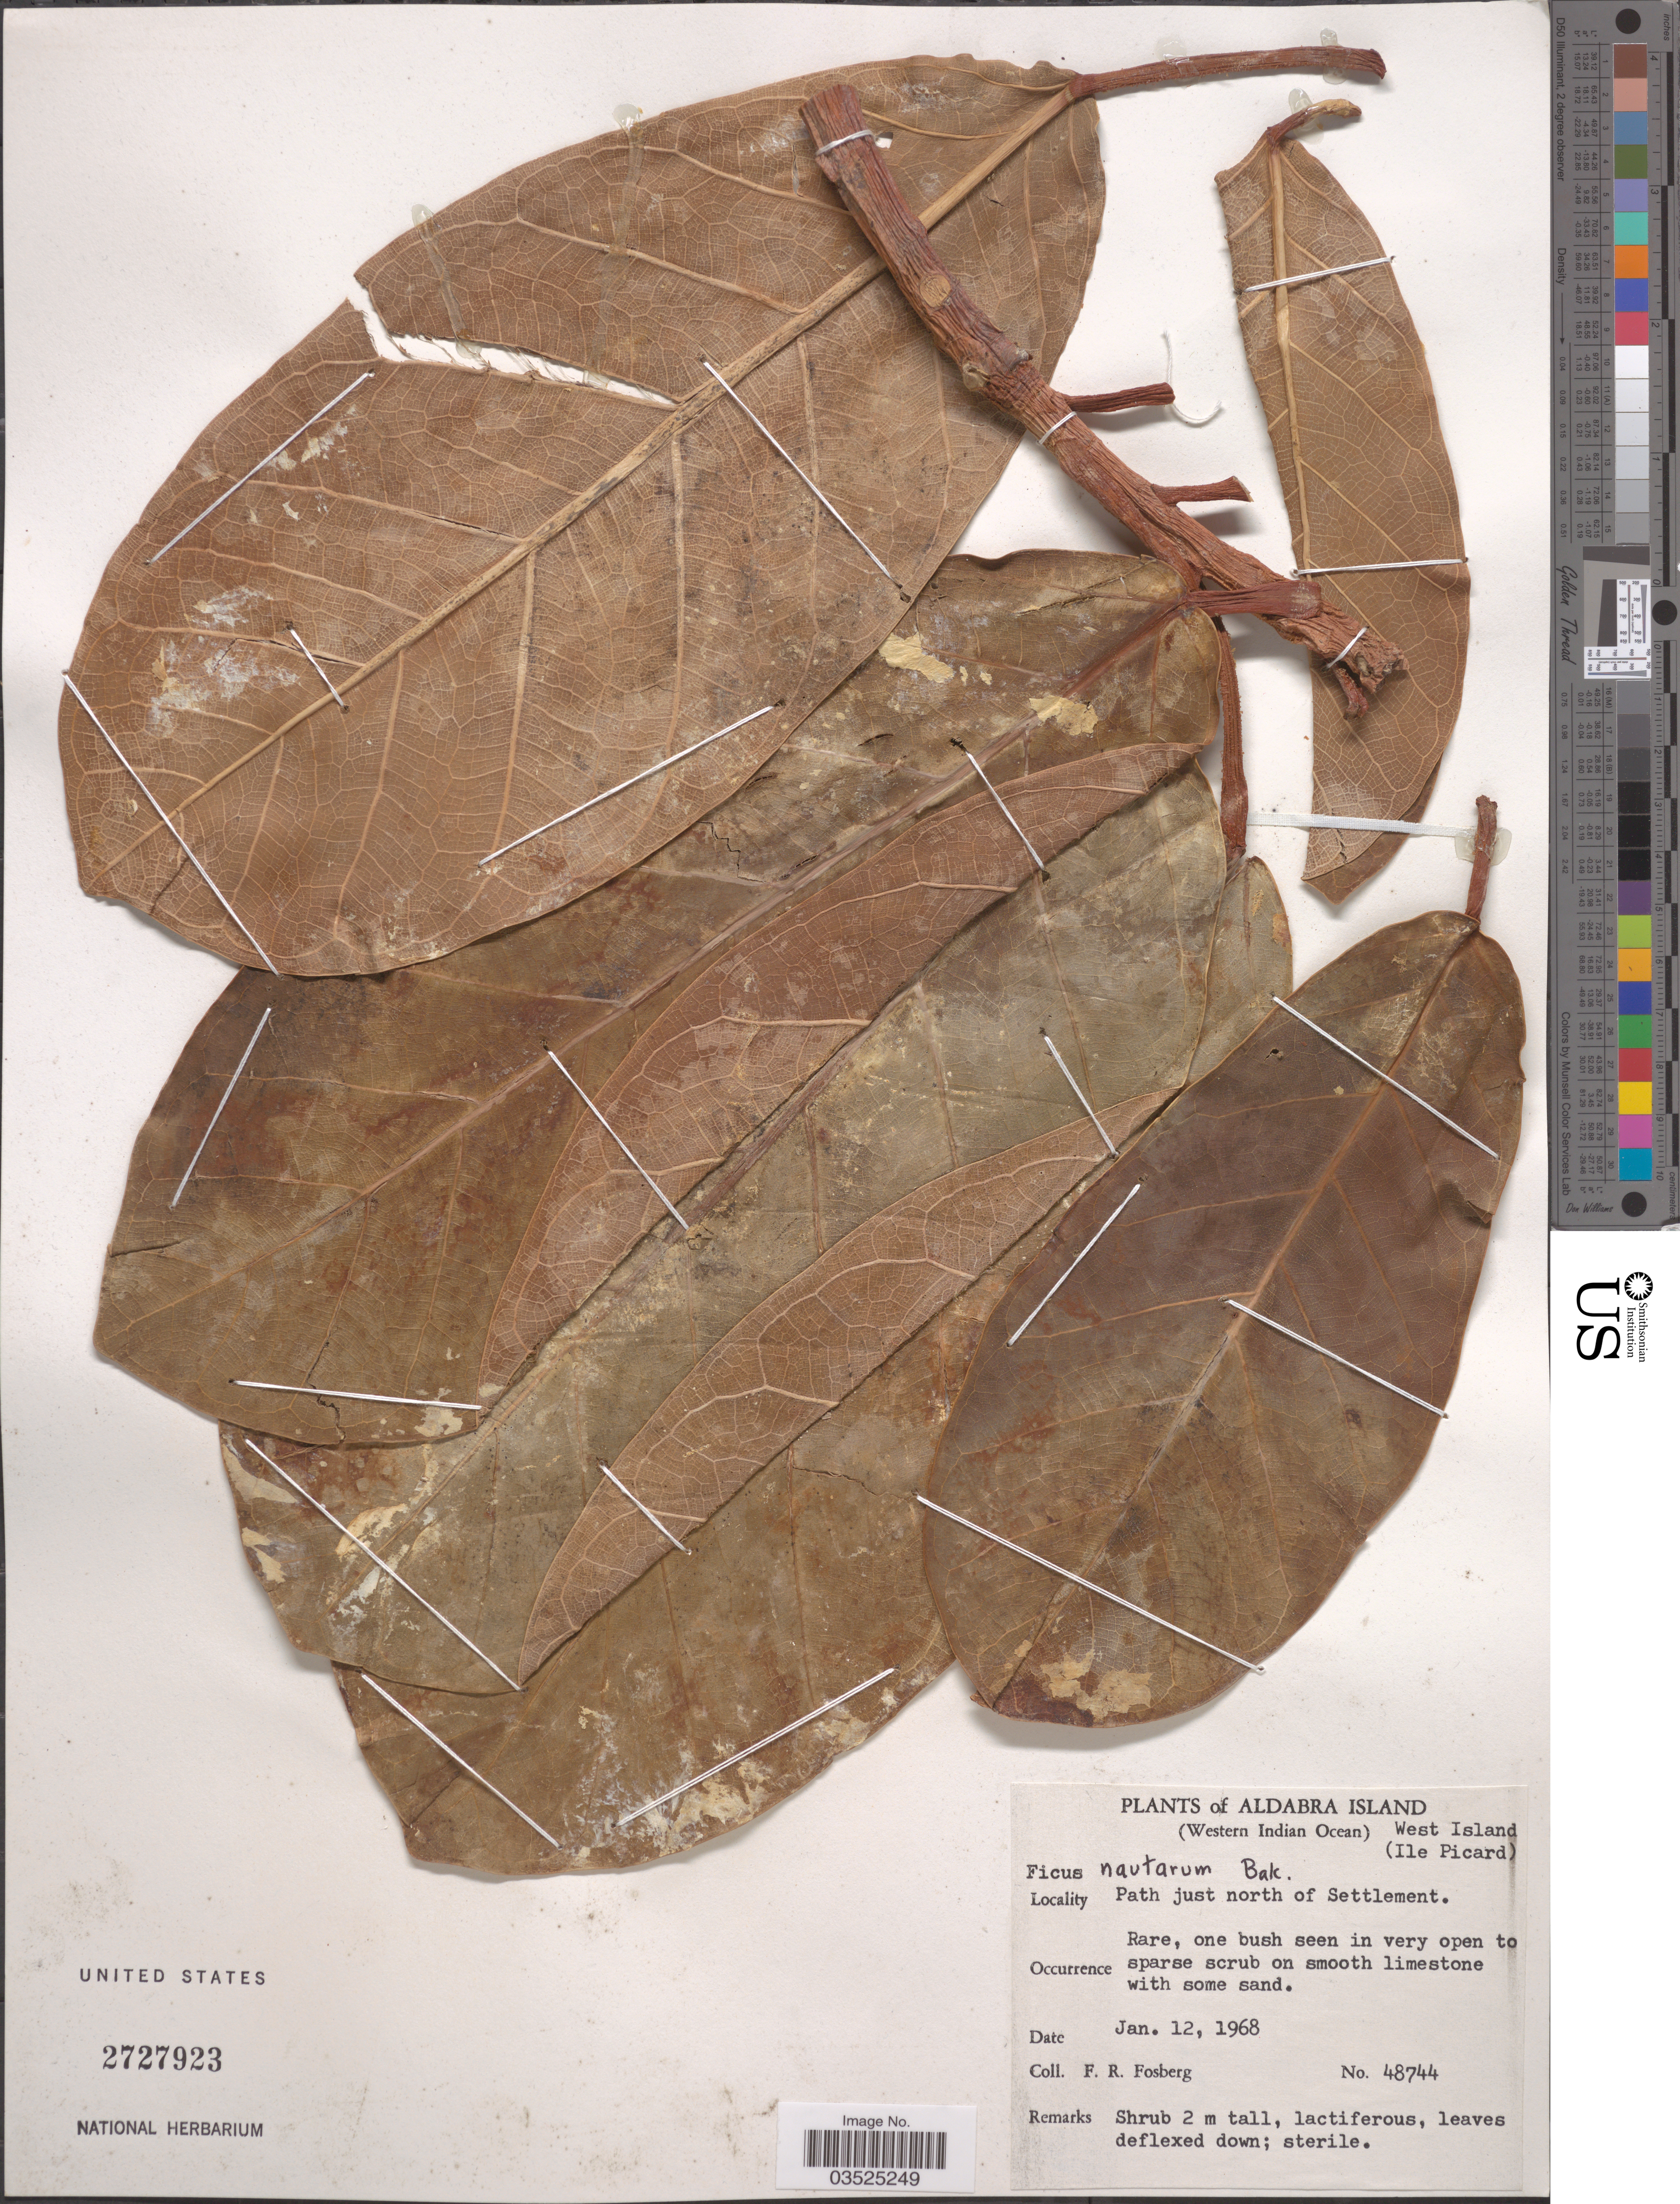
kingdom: Plantae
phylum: Tracheophyta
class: Magnoliopsida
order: Rosales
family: Moraceae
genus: Ficus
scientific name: Ficus nautarum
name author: Baker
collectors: F. R. Fosberg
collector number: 48744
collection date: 1968-01-12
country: Seychelles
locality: Aldabra Island (Western Indian Ocean) West Island (Ile Picard). Path just north of Settlement.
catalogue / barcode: US 2727923